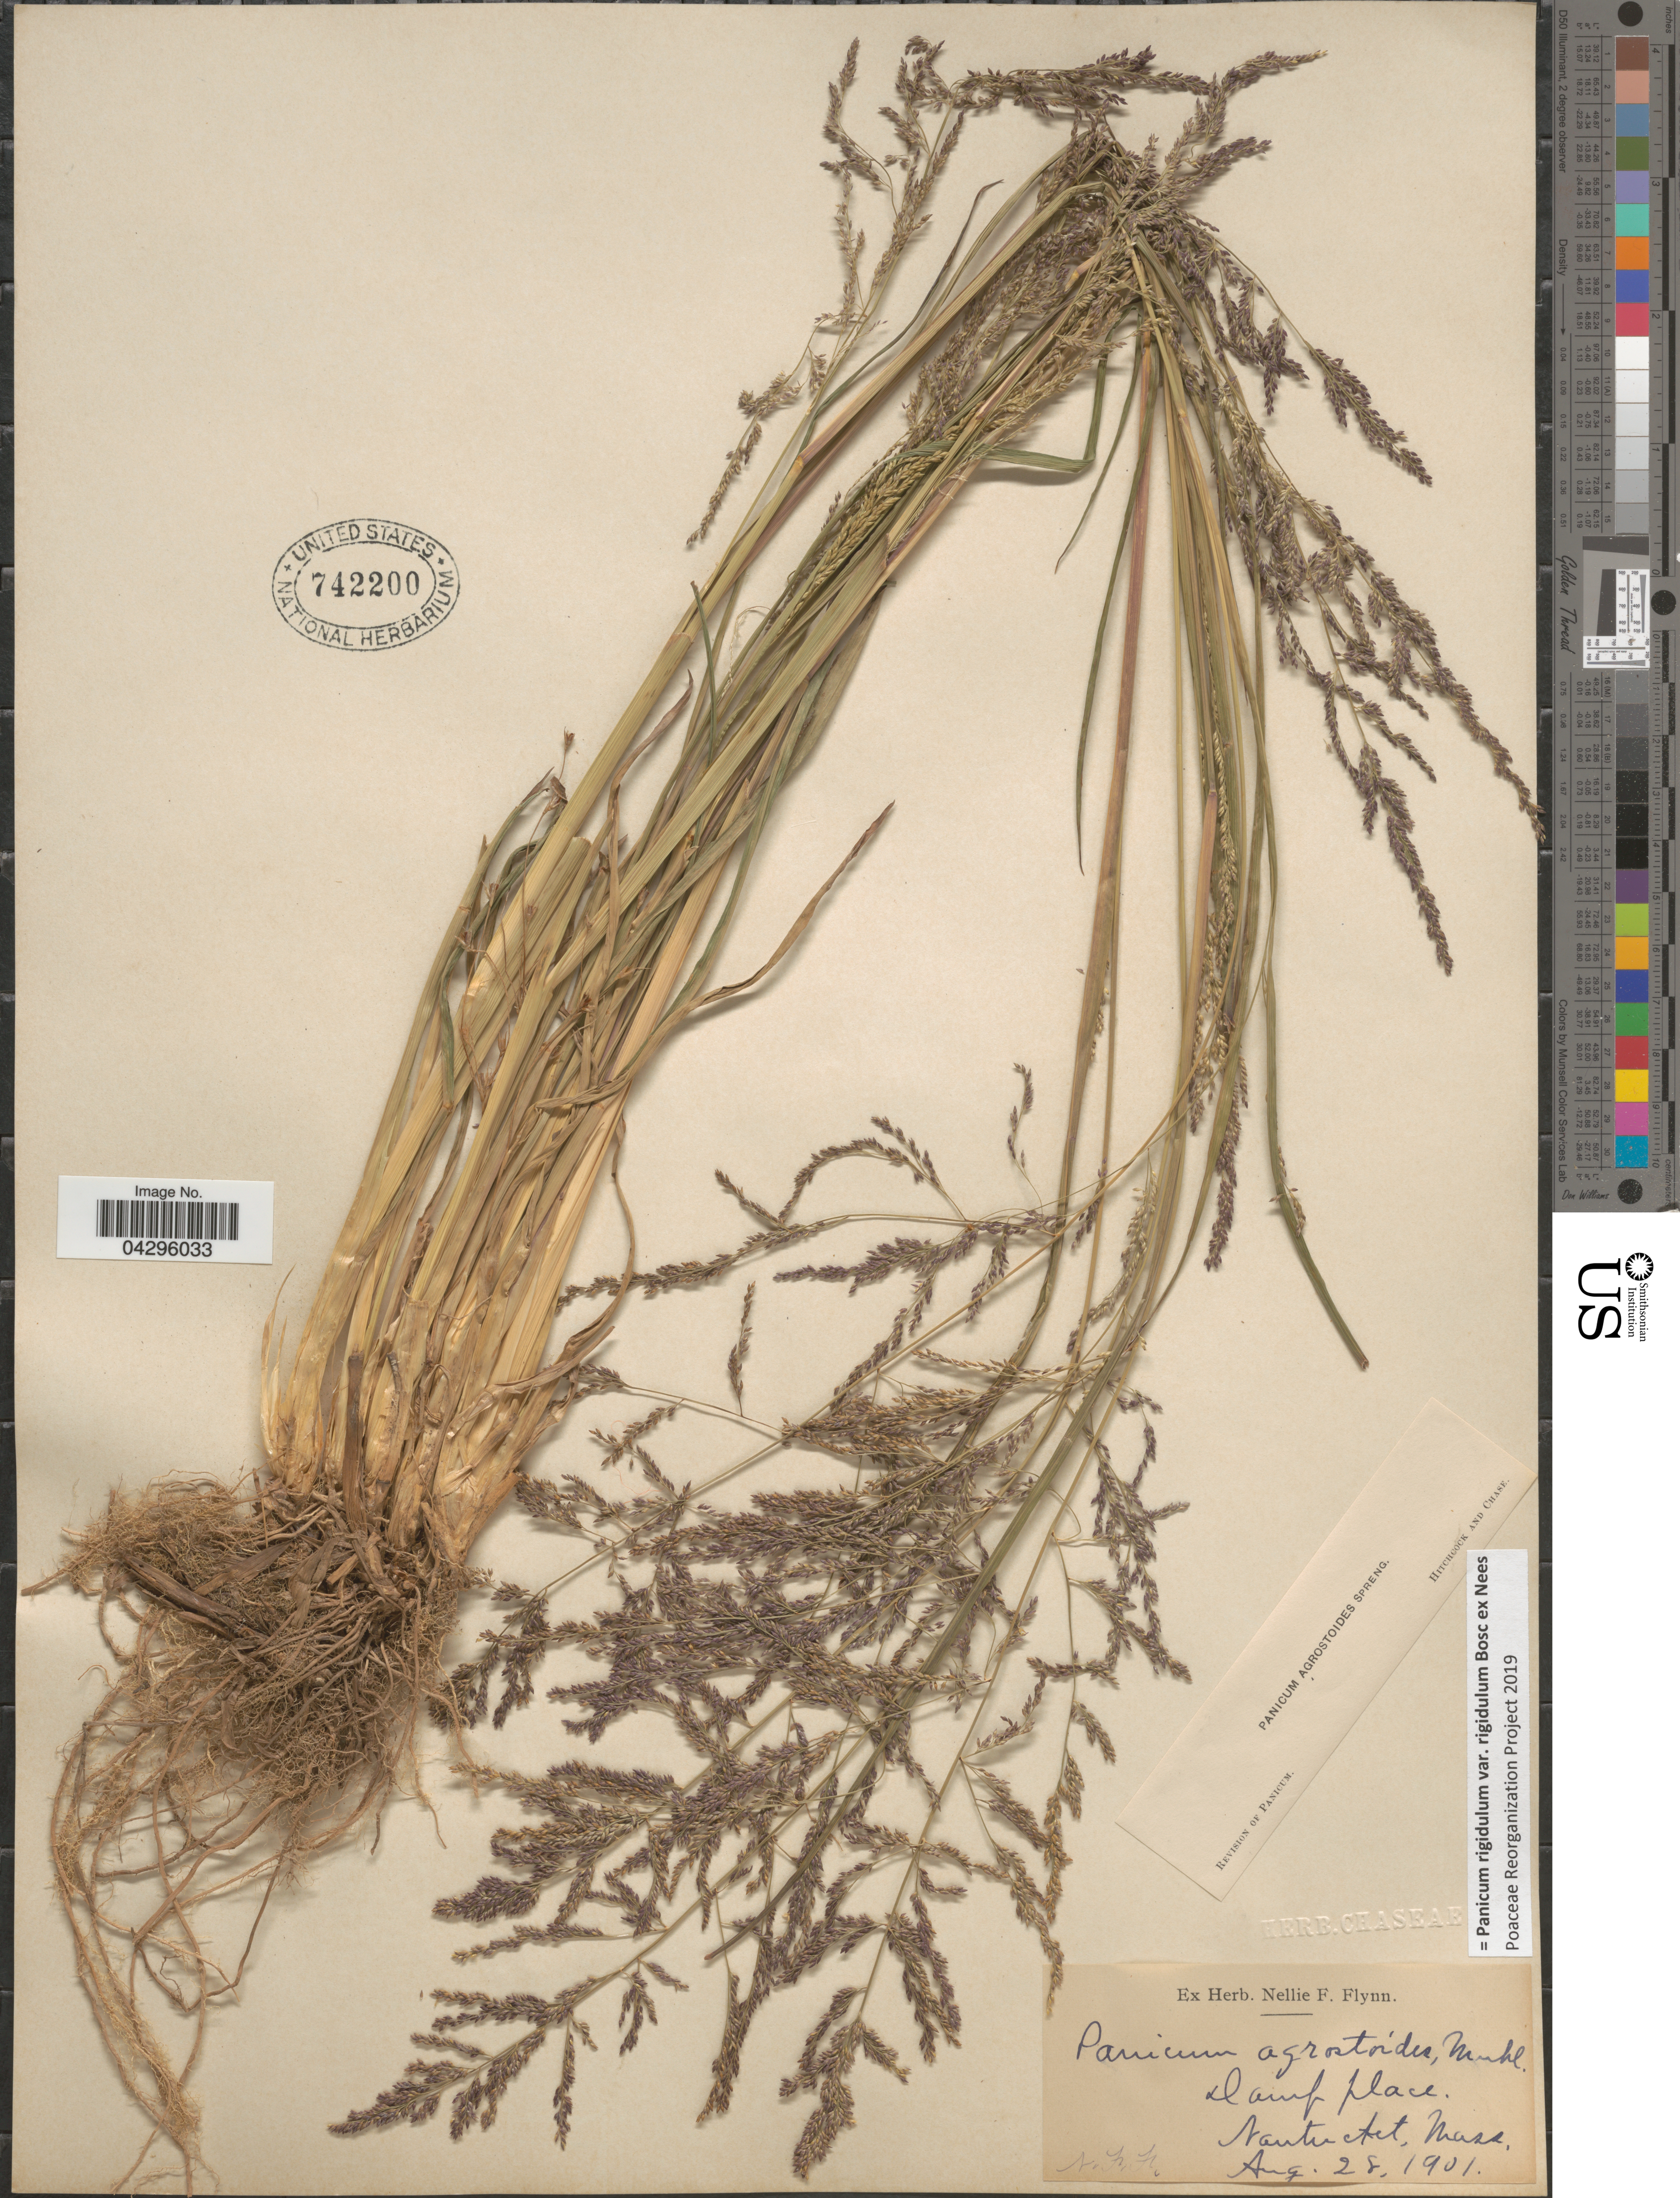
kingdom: Plantae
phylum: Tracheophyta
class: Liliopsida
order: Poales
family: Poaceae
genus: Panicum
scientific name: Panicum rigidulum var. rigidulum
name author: Bosc ex Nees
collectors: N. Flynn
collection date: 1901-08-28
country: United States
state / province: Massachusetts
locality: Damp place. Nantucket.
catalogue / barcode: US 742200